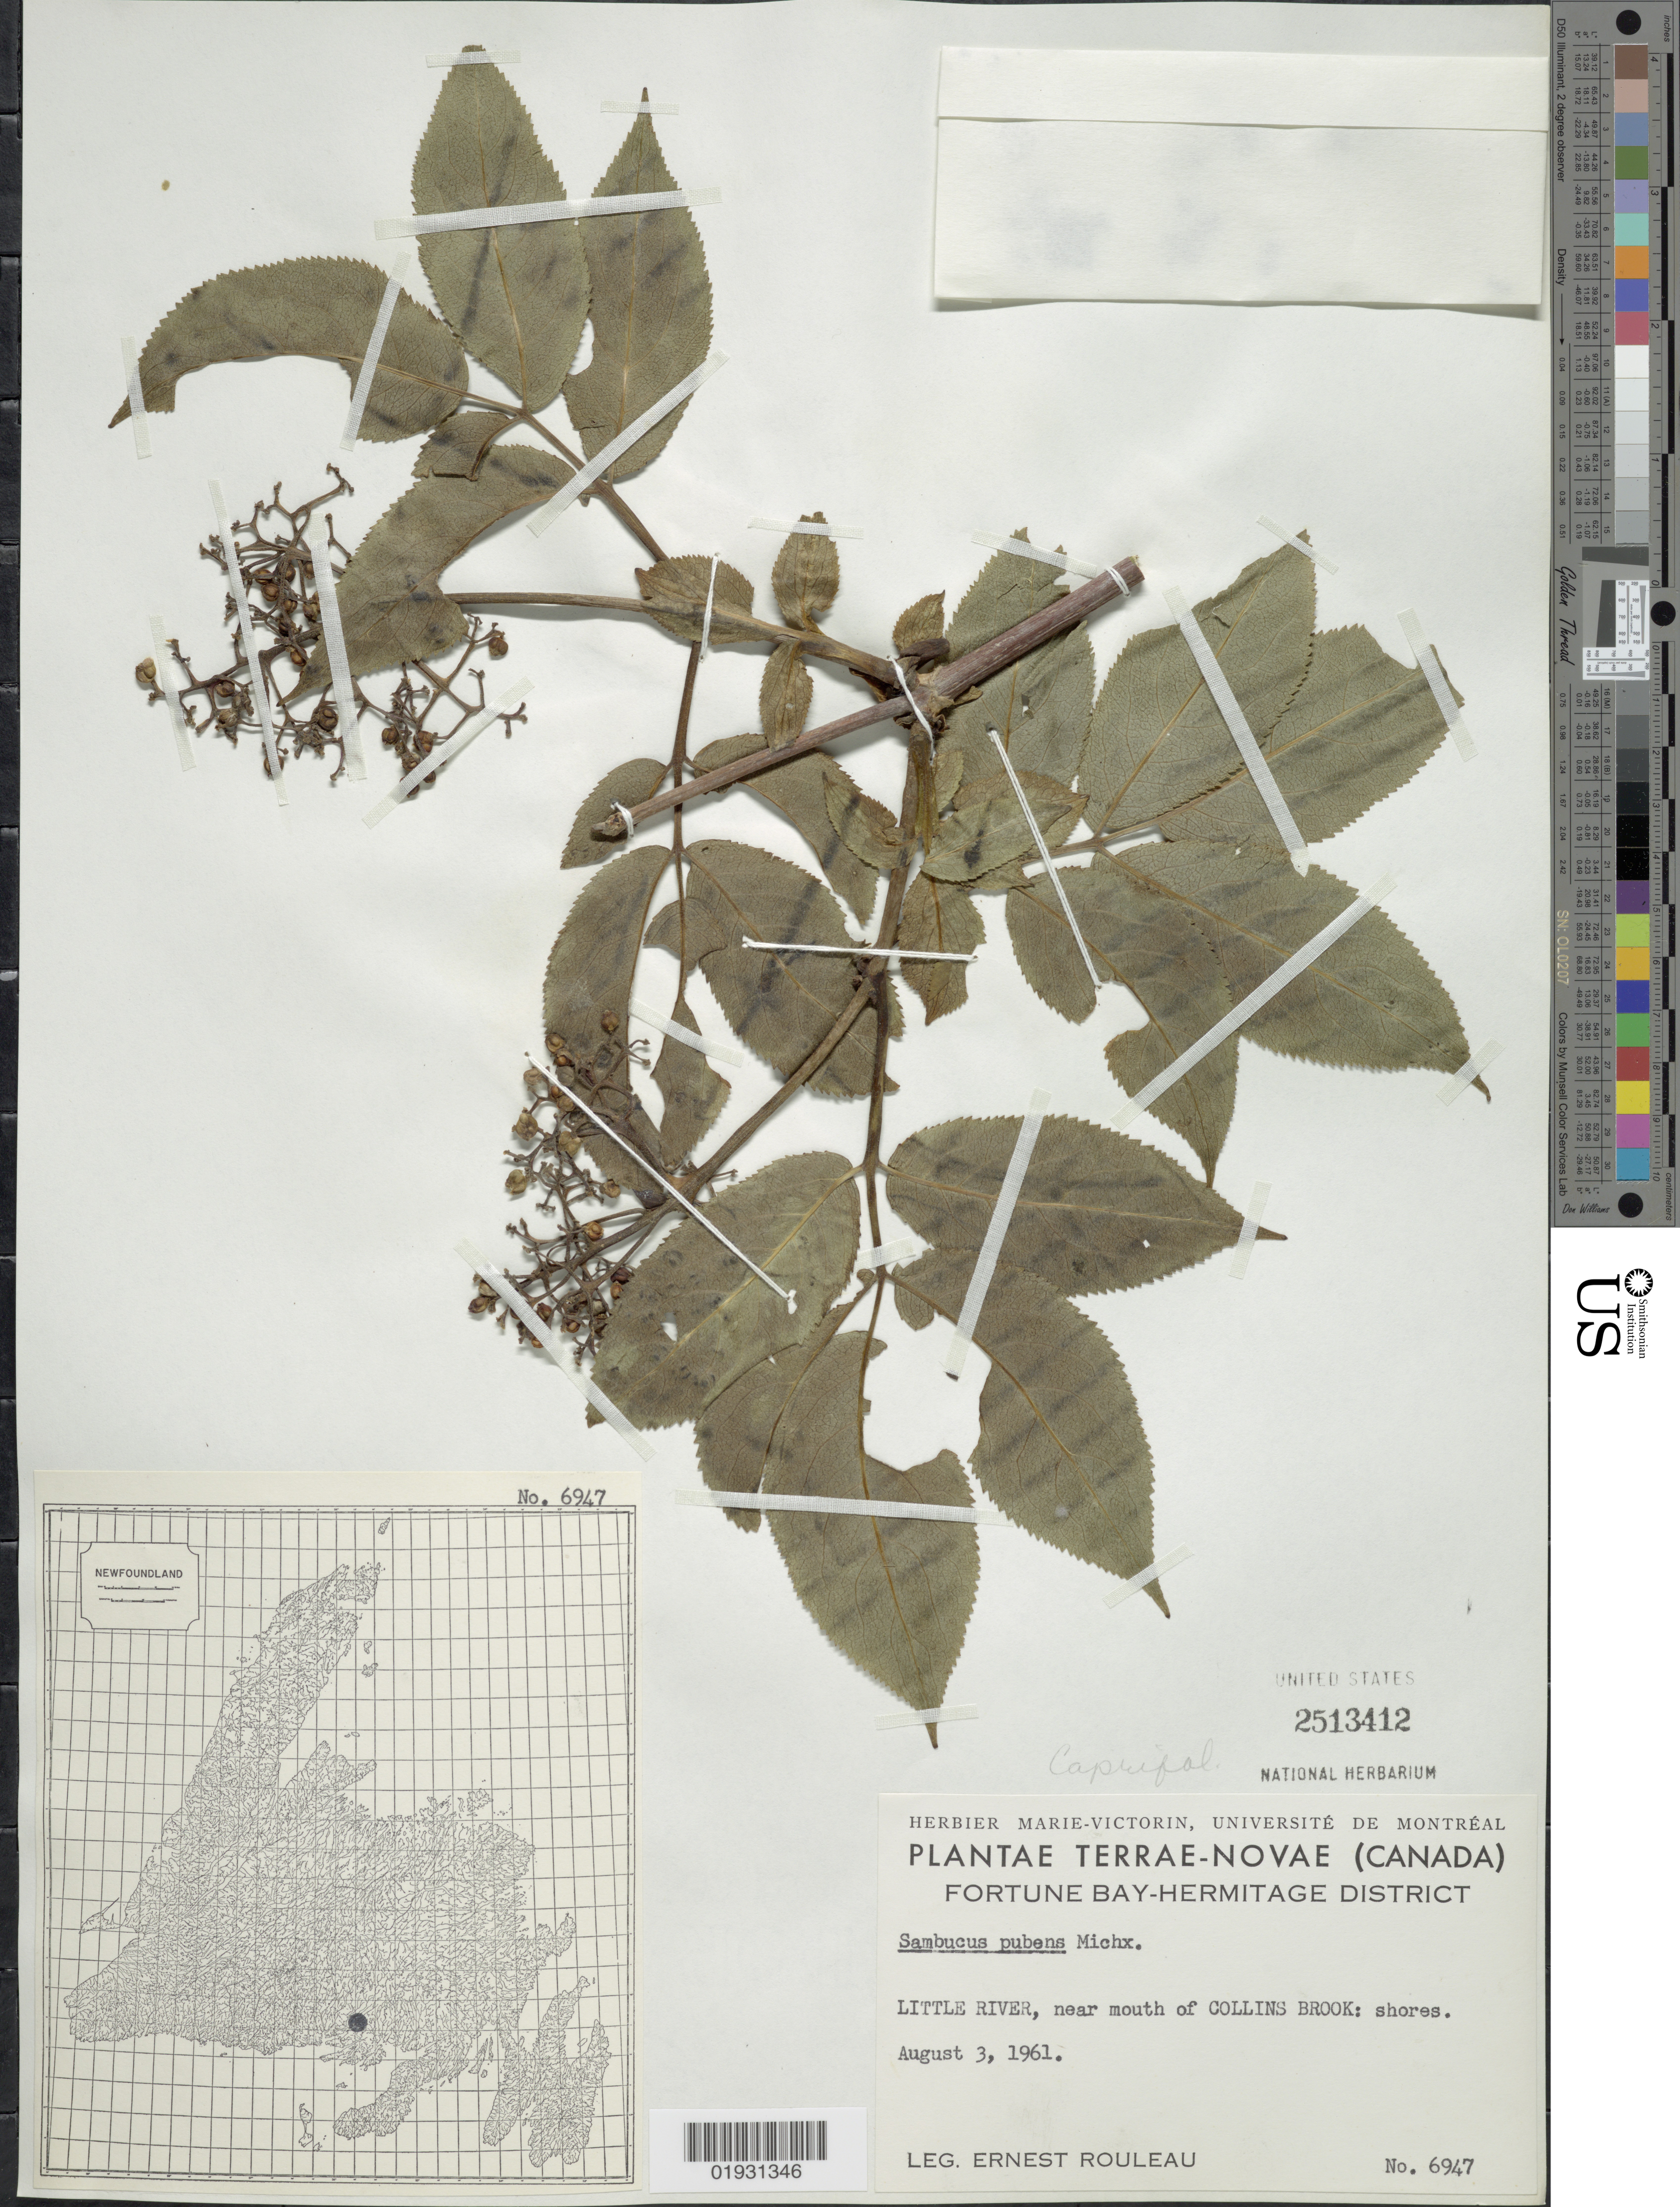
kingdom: Plantae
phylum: Tracheophyta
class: Magnoliopsida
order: Dipsacales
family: Viburnaceae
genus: Sambucus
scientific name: Sambucus racemosa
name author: L.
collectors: J. Rouleau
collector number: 6947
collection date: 1961-08-03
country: Canada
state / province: Newfoundland and Labrador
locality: Terrae-Novae, Fortune Bay-Hermitage District, Little River, near mouth of Collins Brook.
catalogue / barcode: US 2513412